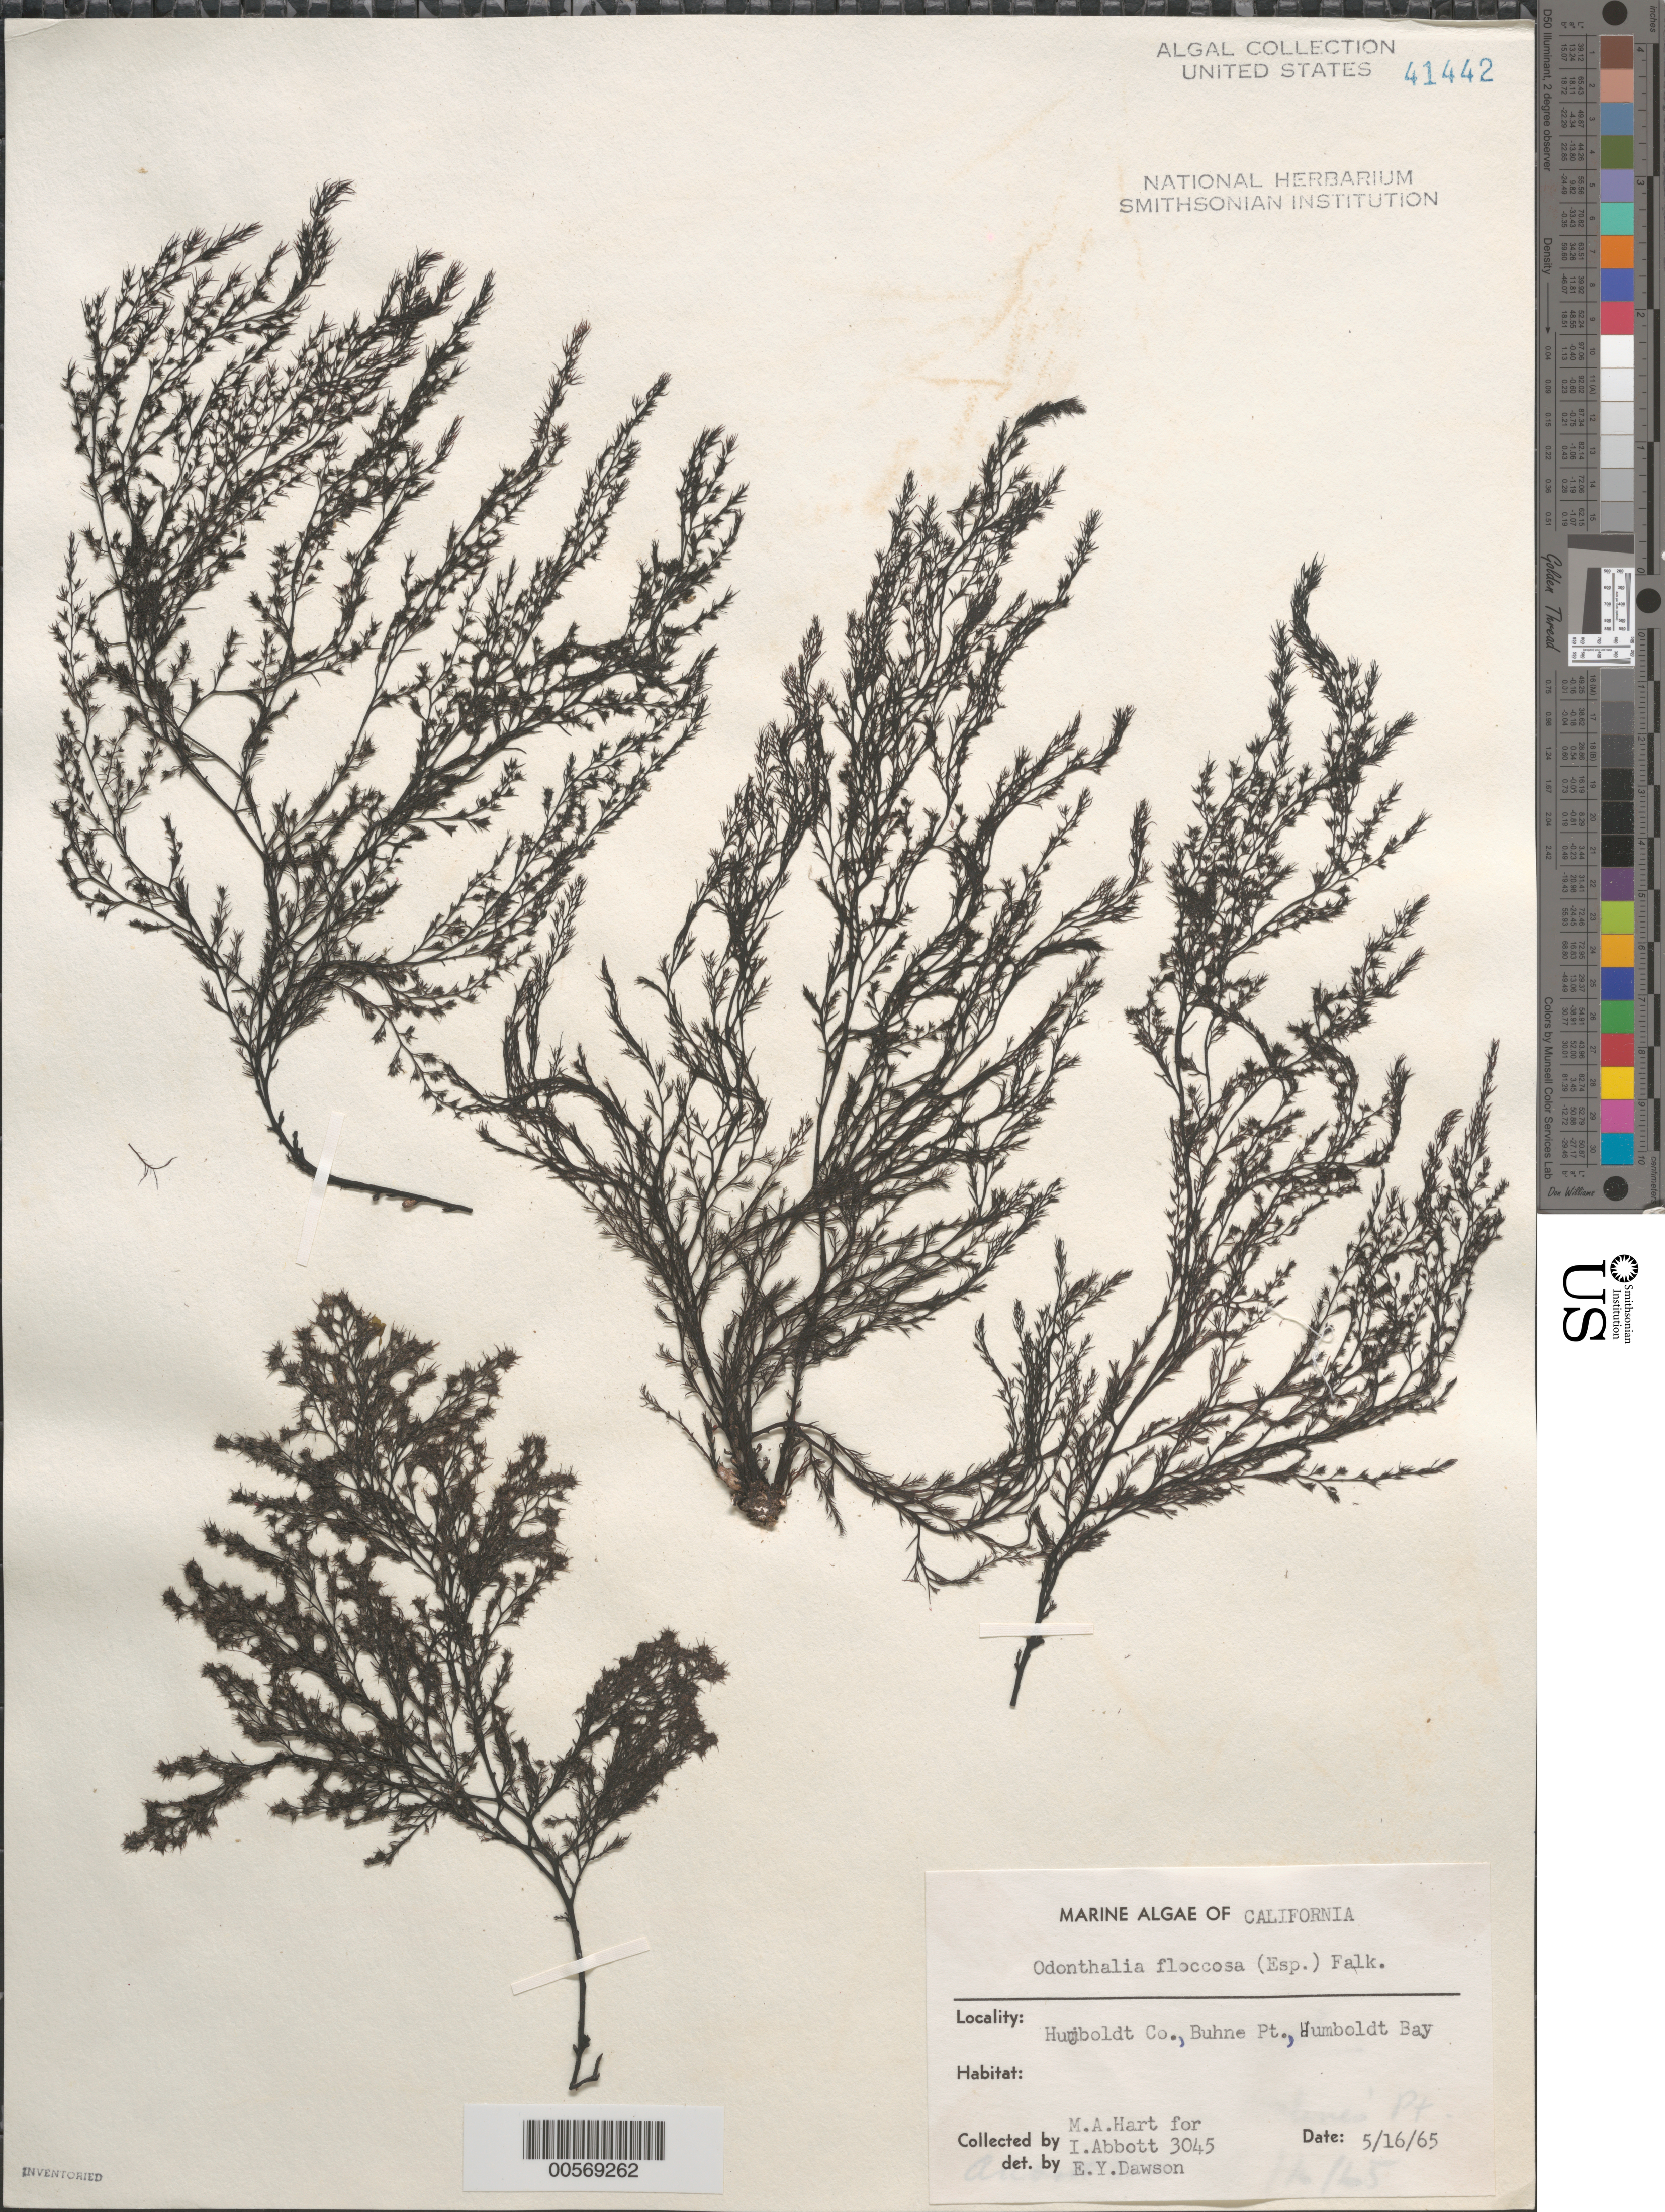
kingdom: Plantae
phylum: Rhodophyta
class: Florideophyceae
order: Ceramiales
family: Rhodomelaceae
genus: Odonthalia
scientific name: Odonthalia floccosa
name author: (Esper) Falkenb.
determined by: Dawson, E. Y.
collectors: M. A. Hart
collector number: IAA 3045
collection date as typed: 16 May 1965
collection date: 1965-05-16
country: United States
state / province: California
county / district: Humboldt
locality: Buhne Point, Humboldt Bay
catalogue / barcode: US 41442